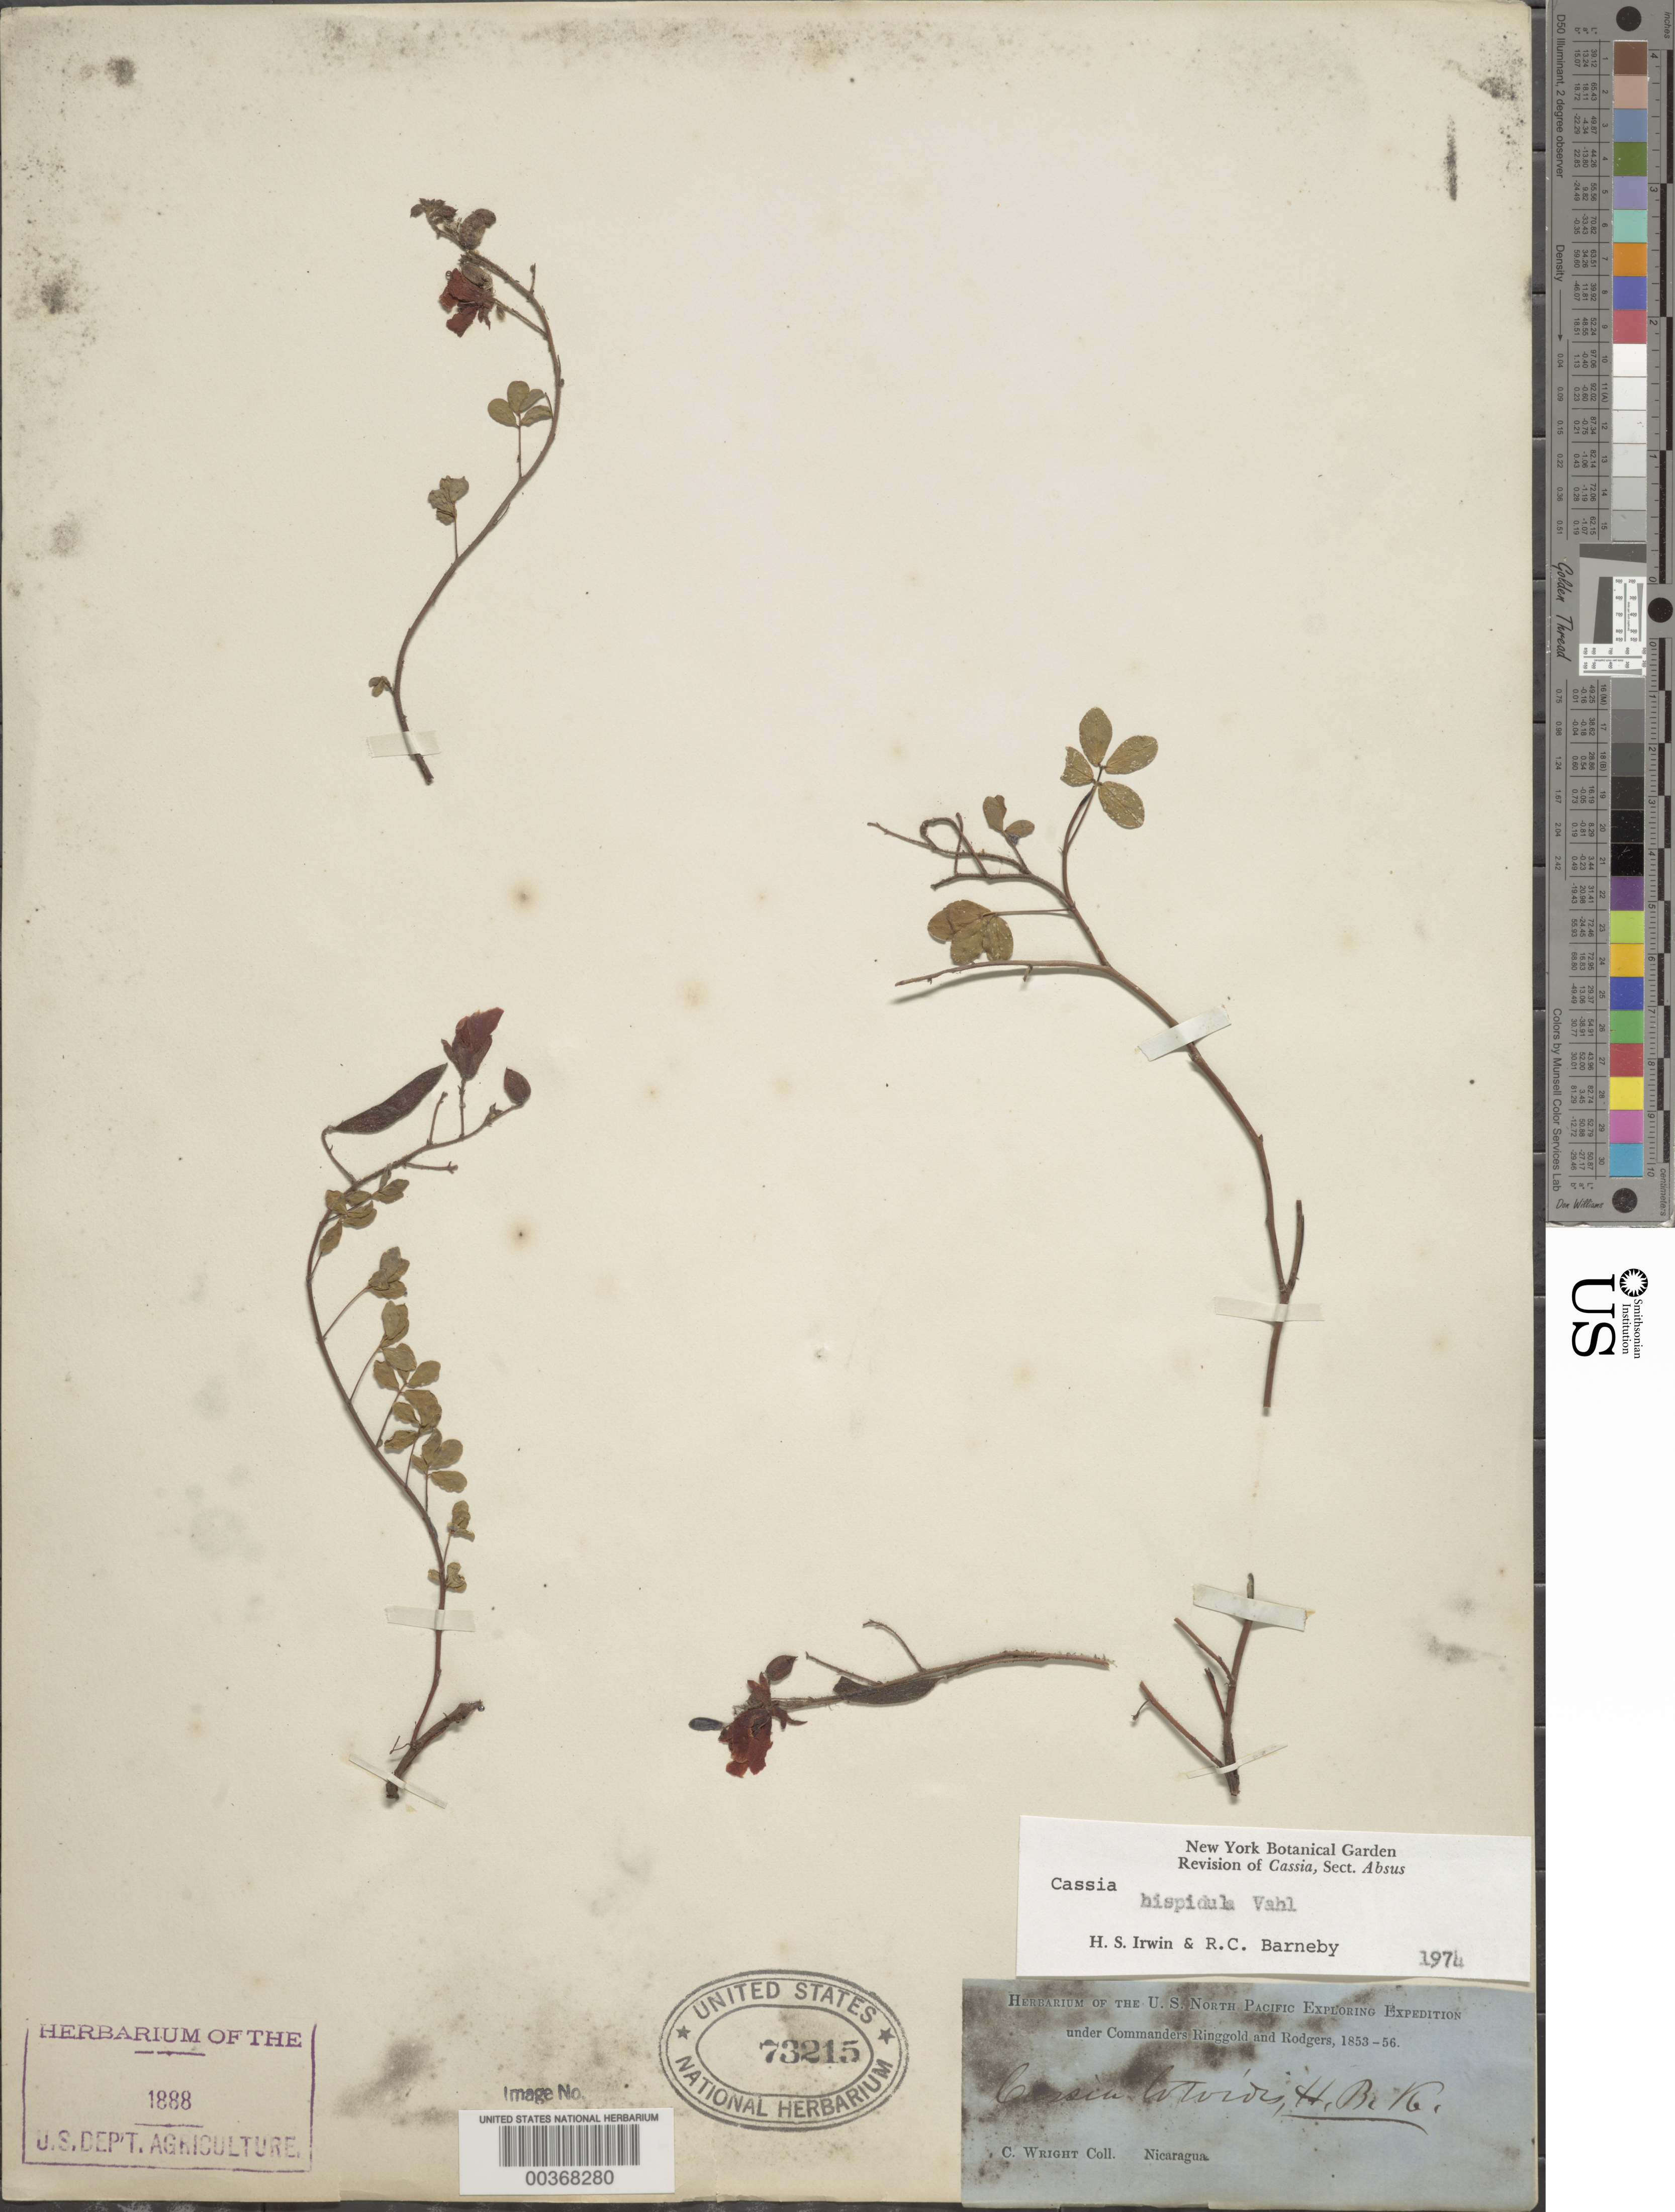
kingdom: Plantae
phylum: Tracheophyta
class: Magnoliopsida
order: Fabales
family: Fabaceae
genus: Chamaecrista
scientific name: Chamaecrista hispidula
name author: (Vahl) H.S. Irwin & Barneby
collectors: C. Wright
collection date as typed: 1853 to -- -- 1856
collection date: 1853/1856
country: Nicaragua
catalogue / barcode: US 73215